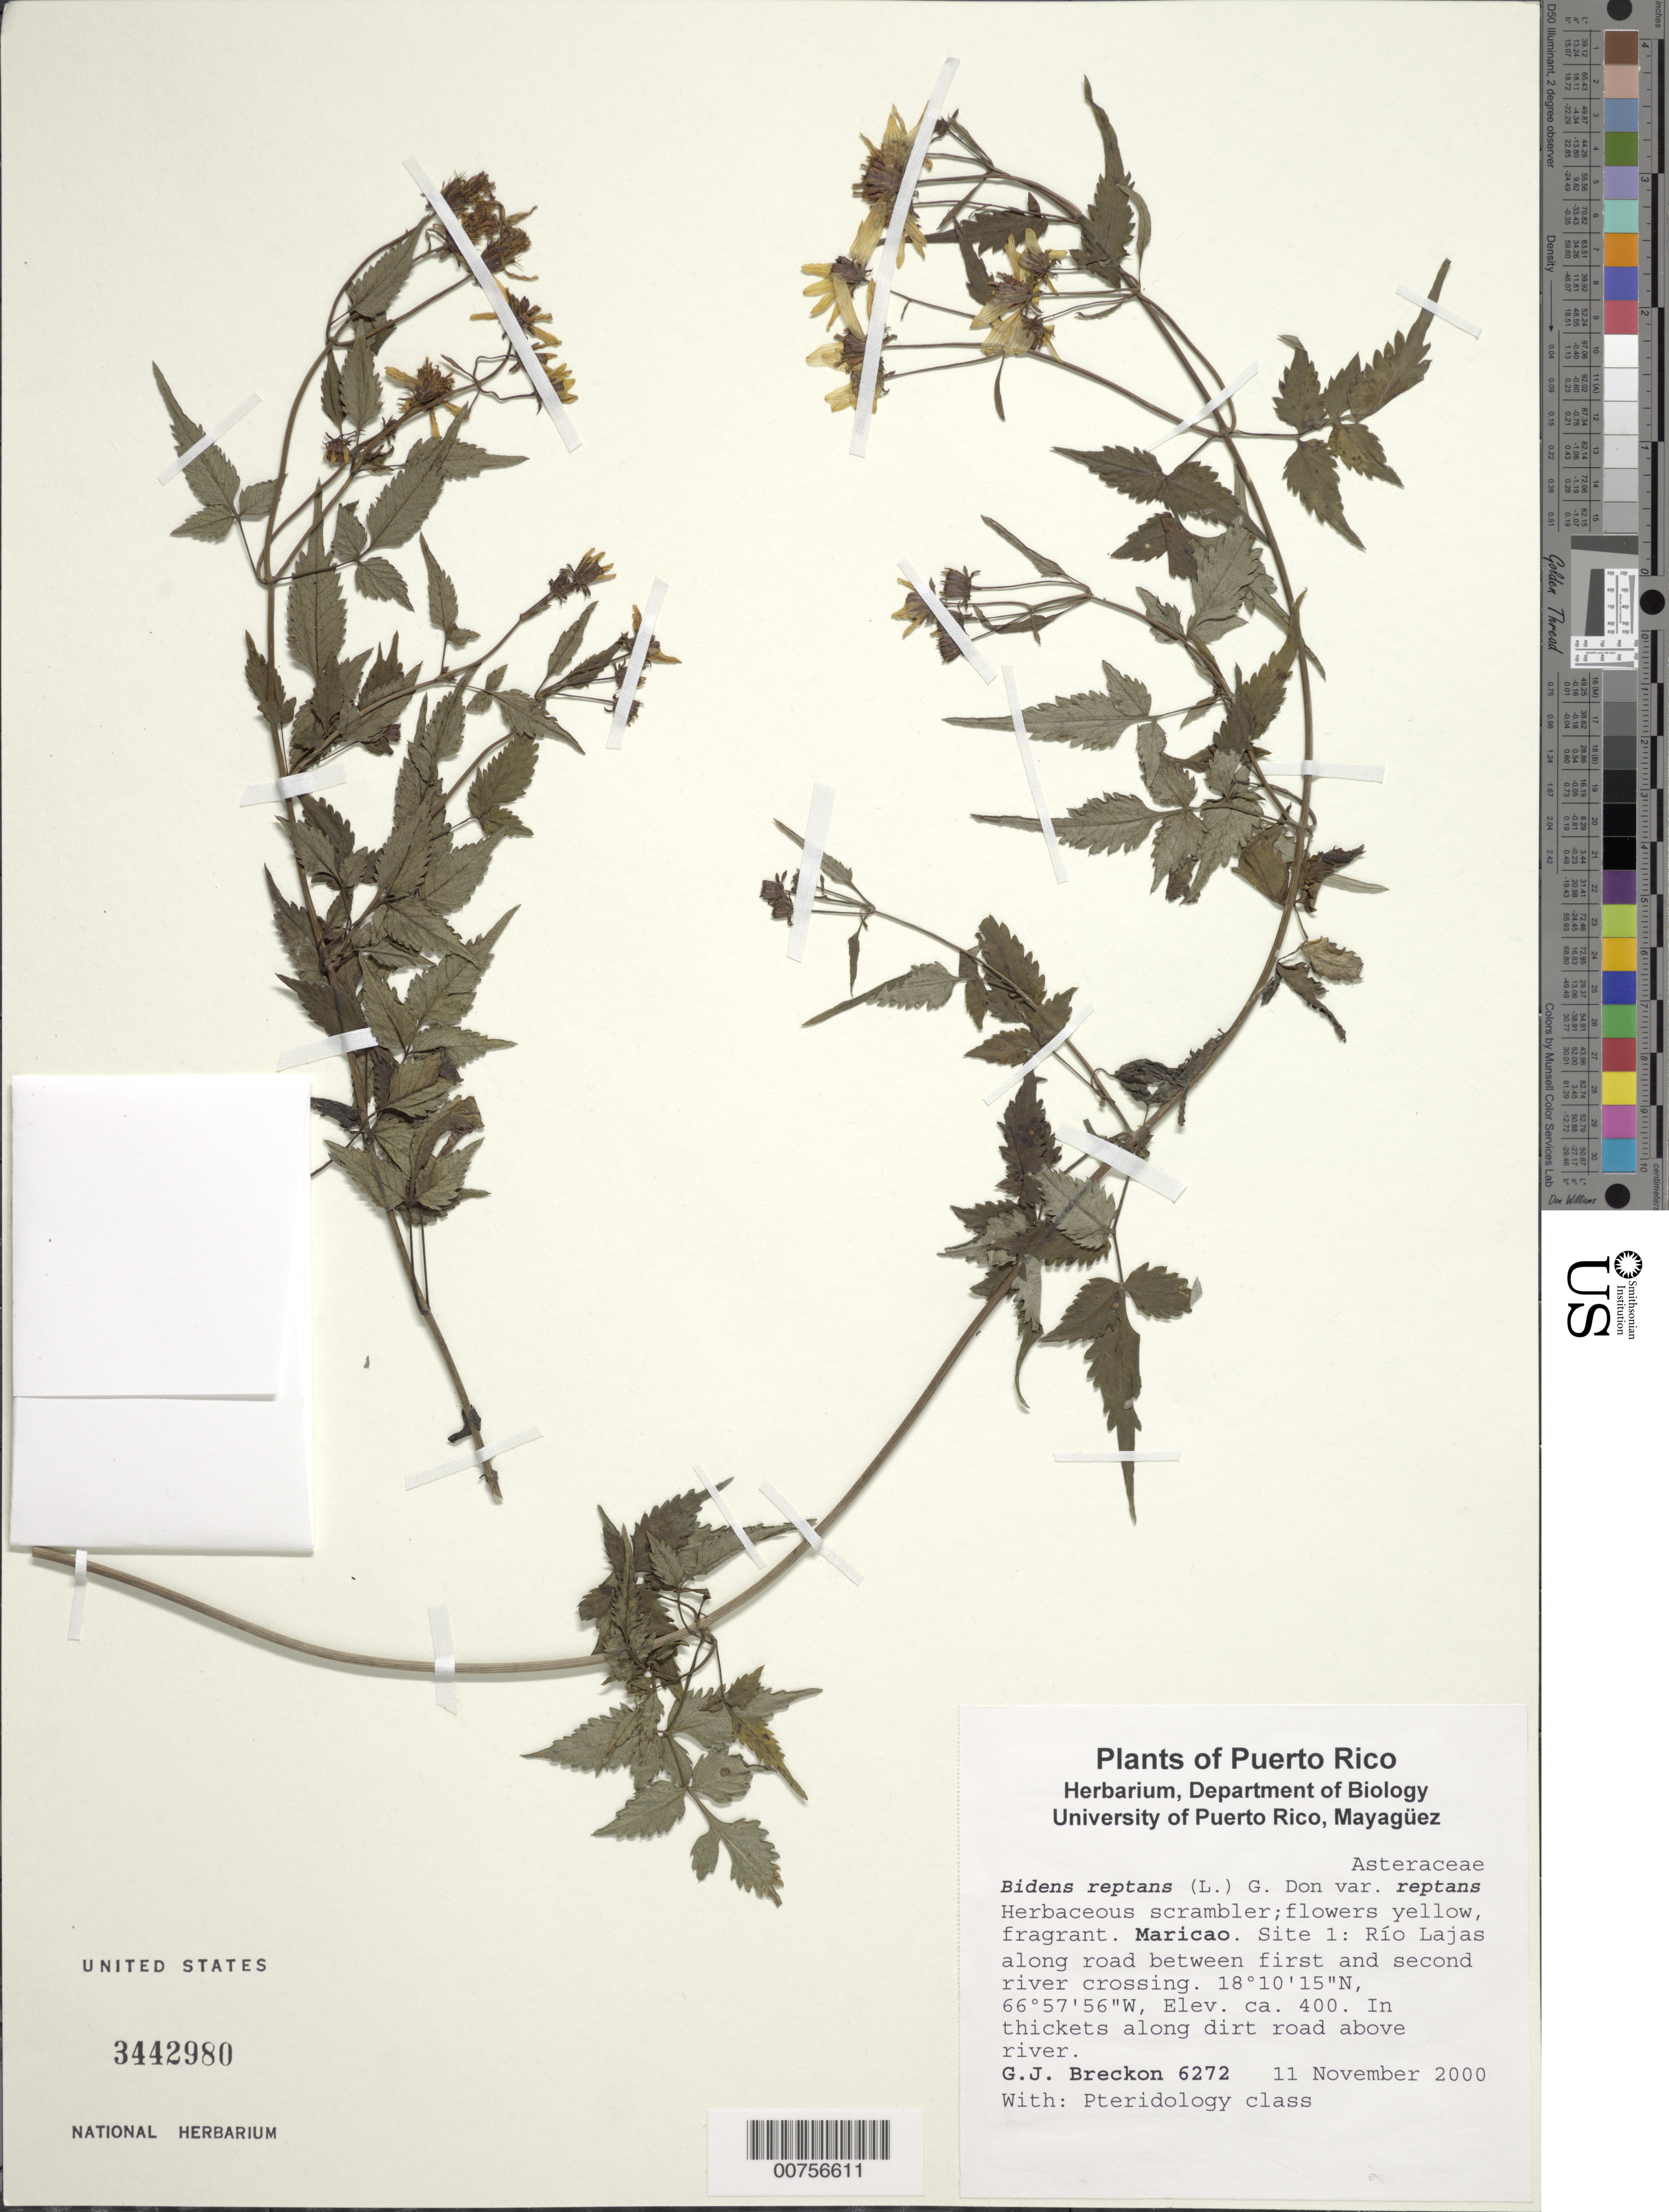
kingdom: Plantae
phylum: Tracheophyta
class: Magnoliopsida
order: Asterales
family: Asteraceae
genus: Bidens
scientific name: Bidens reptans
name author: (L.) G. Don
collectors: G. J. Breckon & Pteridology class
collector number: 6272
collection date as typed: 11 Nov 2000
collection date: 2000-11-11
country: Puerto Rico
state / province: Maricao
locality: Maricao. Site 1: Río Lajas along road between first and second river crossing.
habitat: In thickets along dirt road above river.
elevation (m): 400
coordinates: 18.17083333, -66.96555556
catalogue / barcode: US 3442980